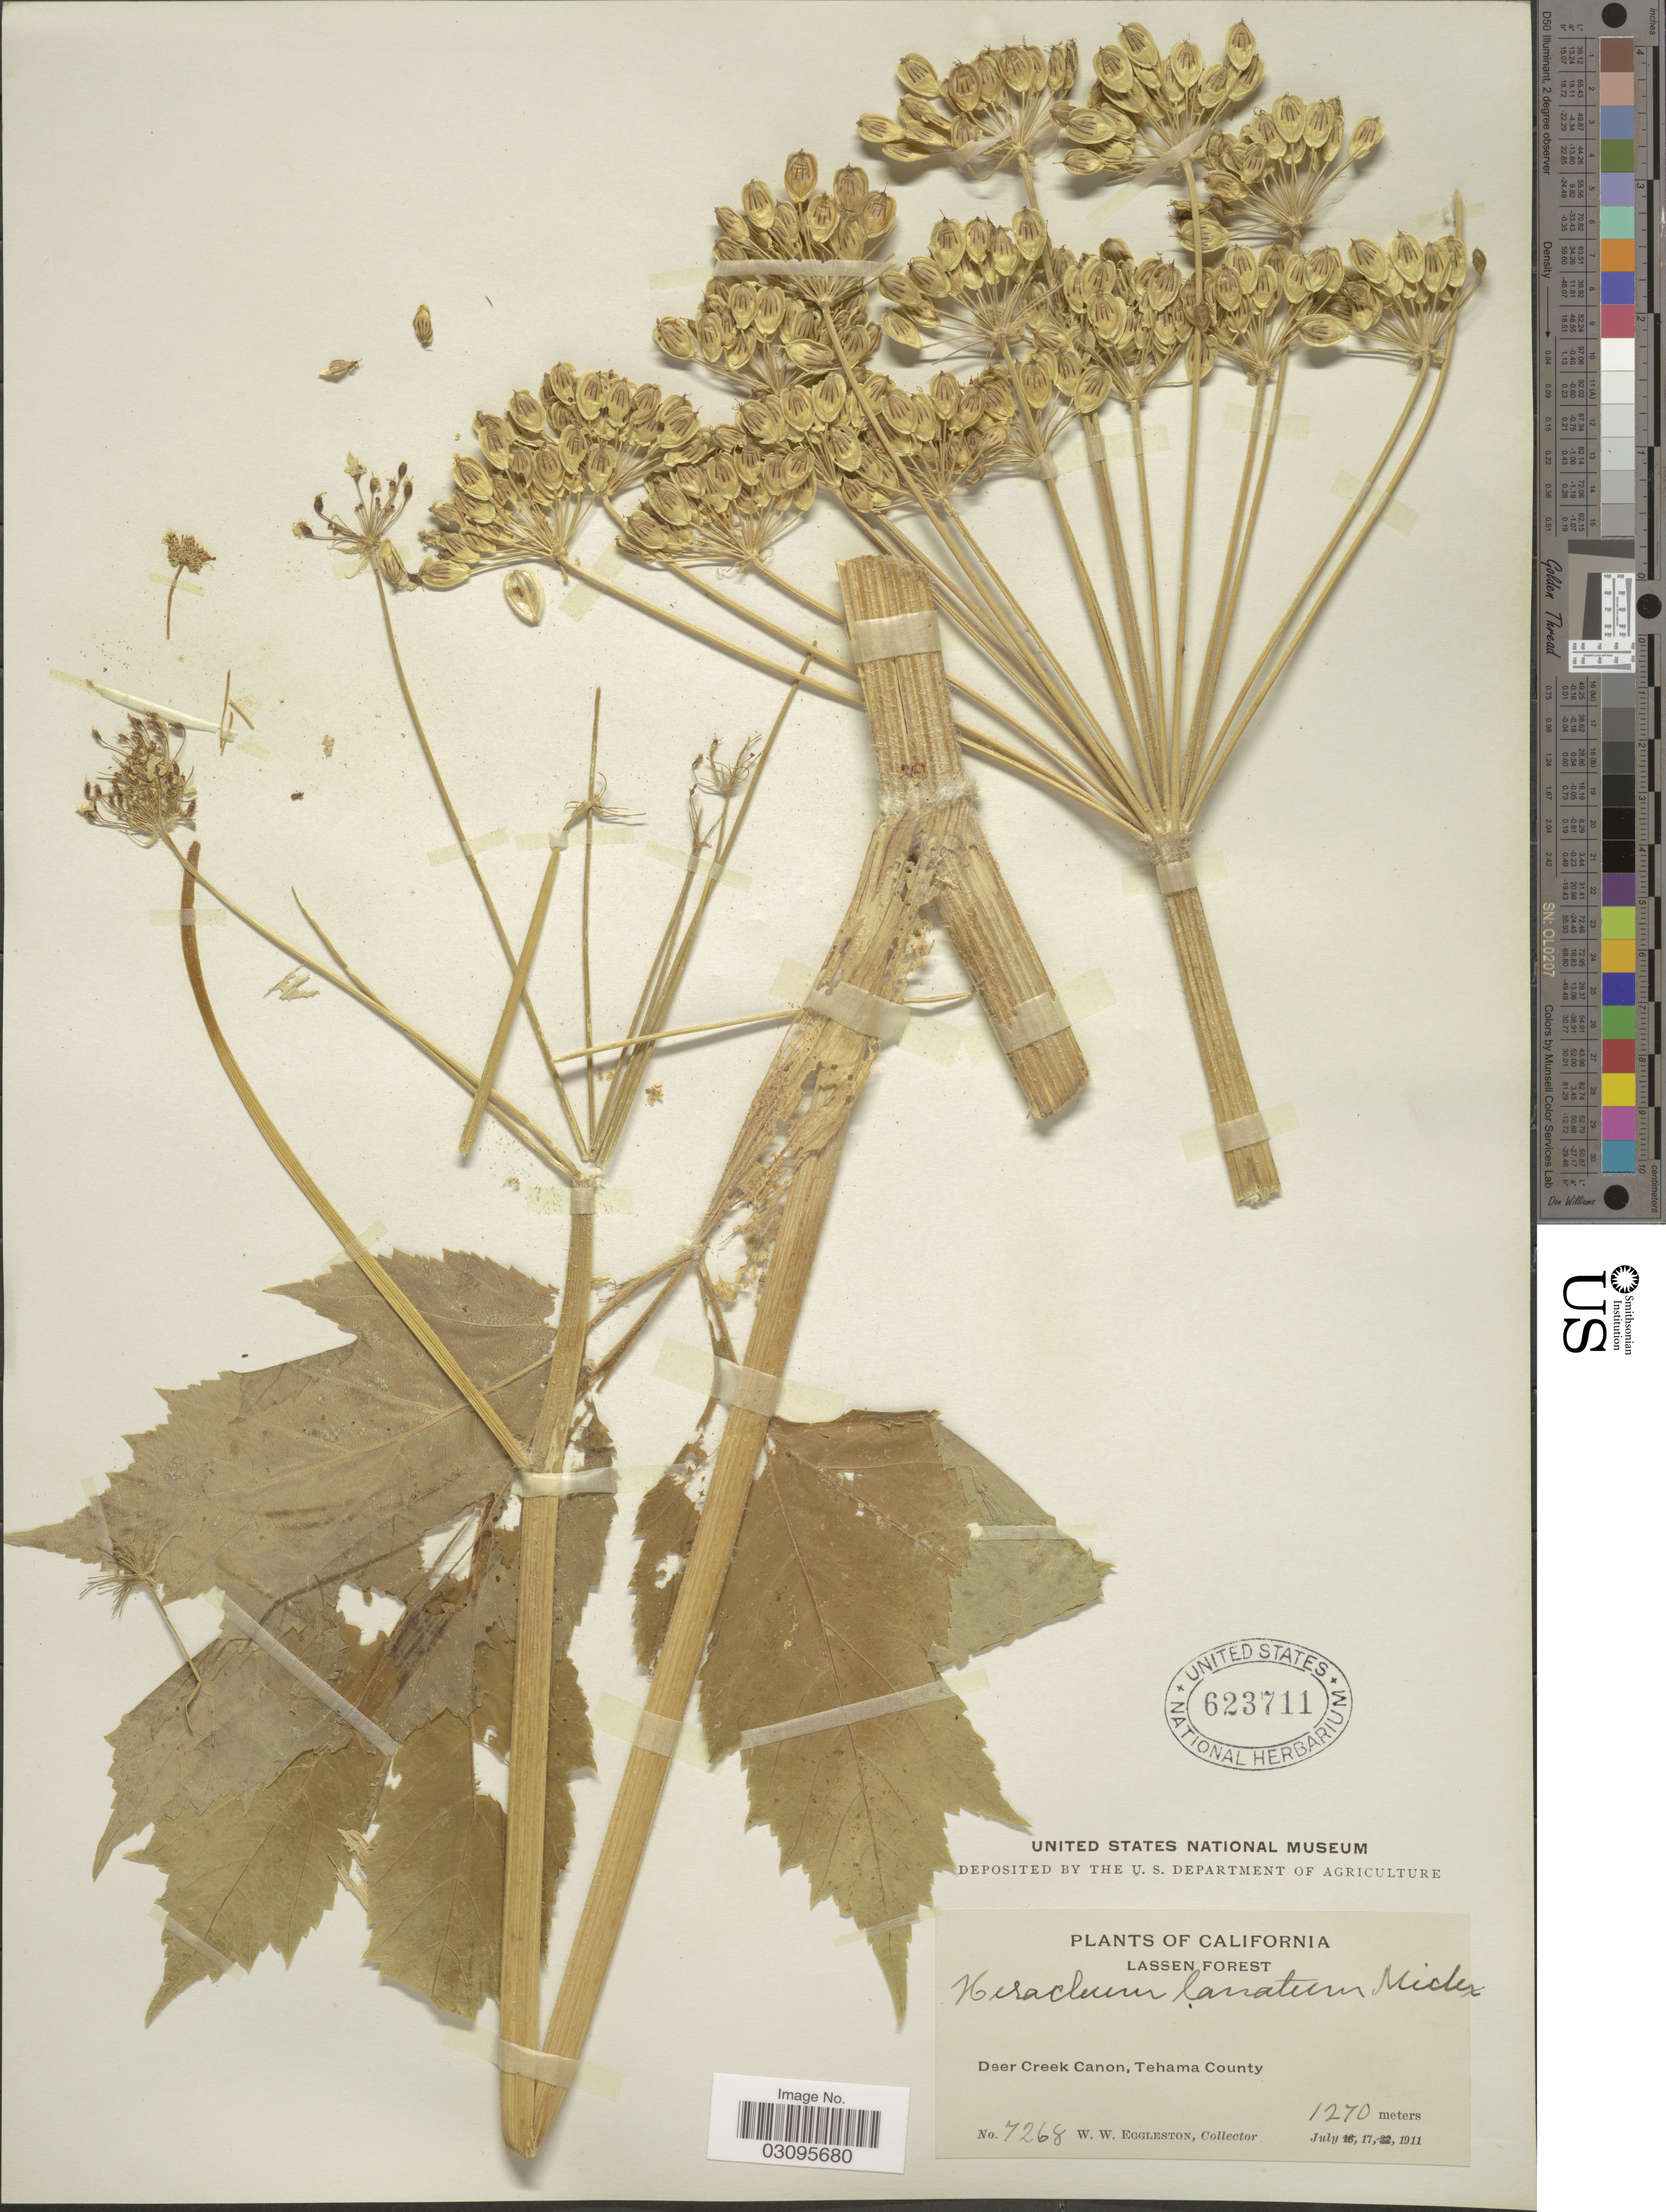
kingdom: Plantae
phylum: Tracheophyta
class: Magnoliopsida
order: Apiales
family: Apiaceae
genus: Heracleum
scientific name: Heracleum lanatum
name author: Michx.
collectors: W. W. Eggleston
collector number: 7268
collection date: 1911-07-17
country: United States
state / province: California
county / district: Tehama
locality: Lassen Forest. Deer Creek Canon, Tehama County.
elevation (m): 1270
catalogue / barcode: US 623711